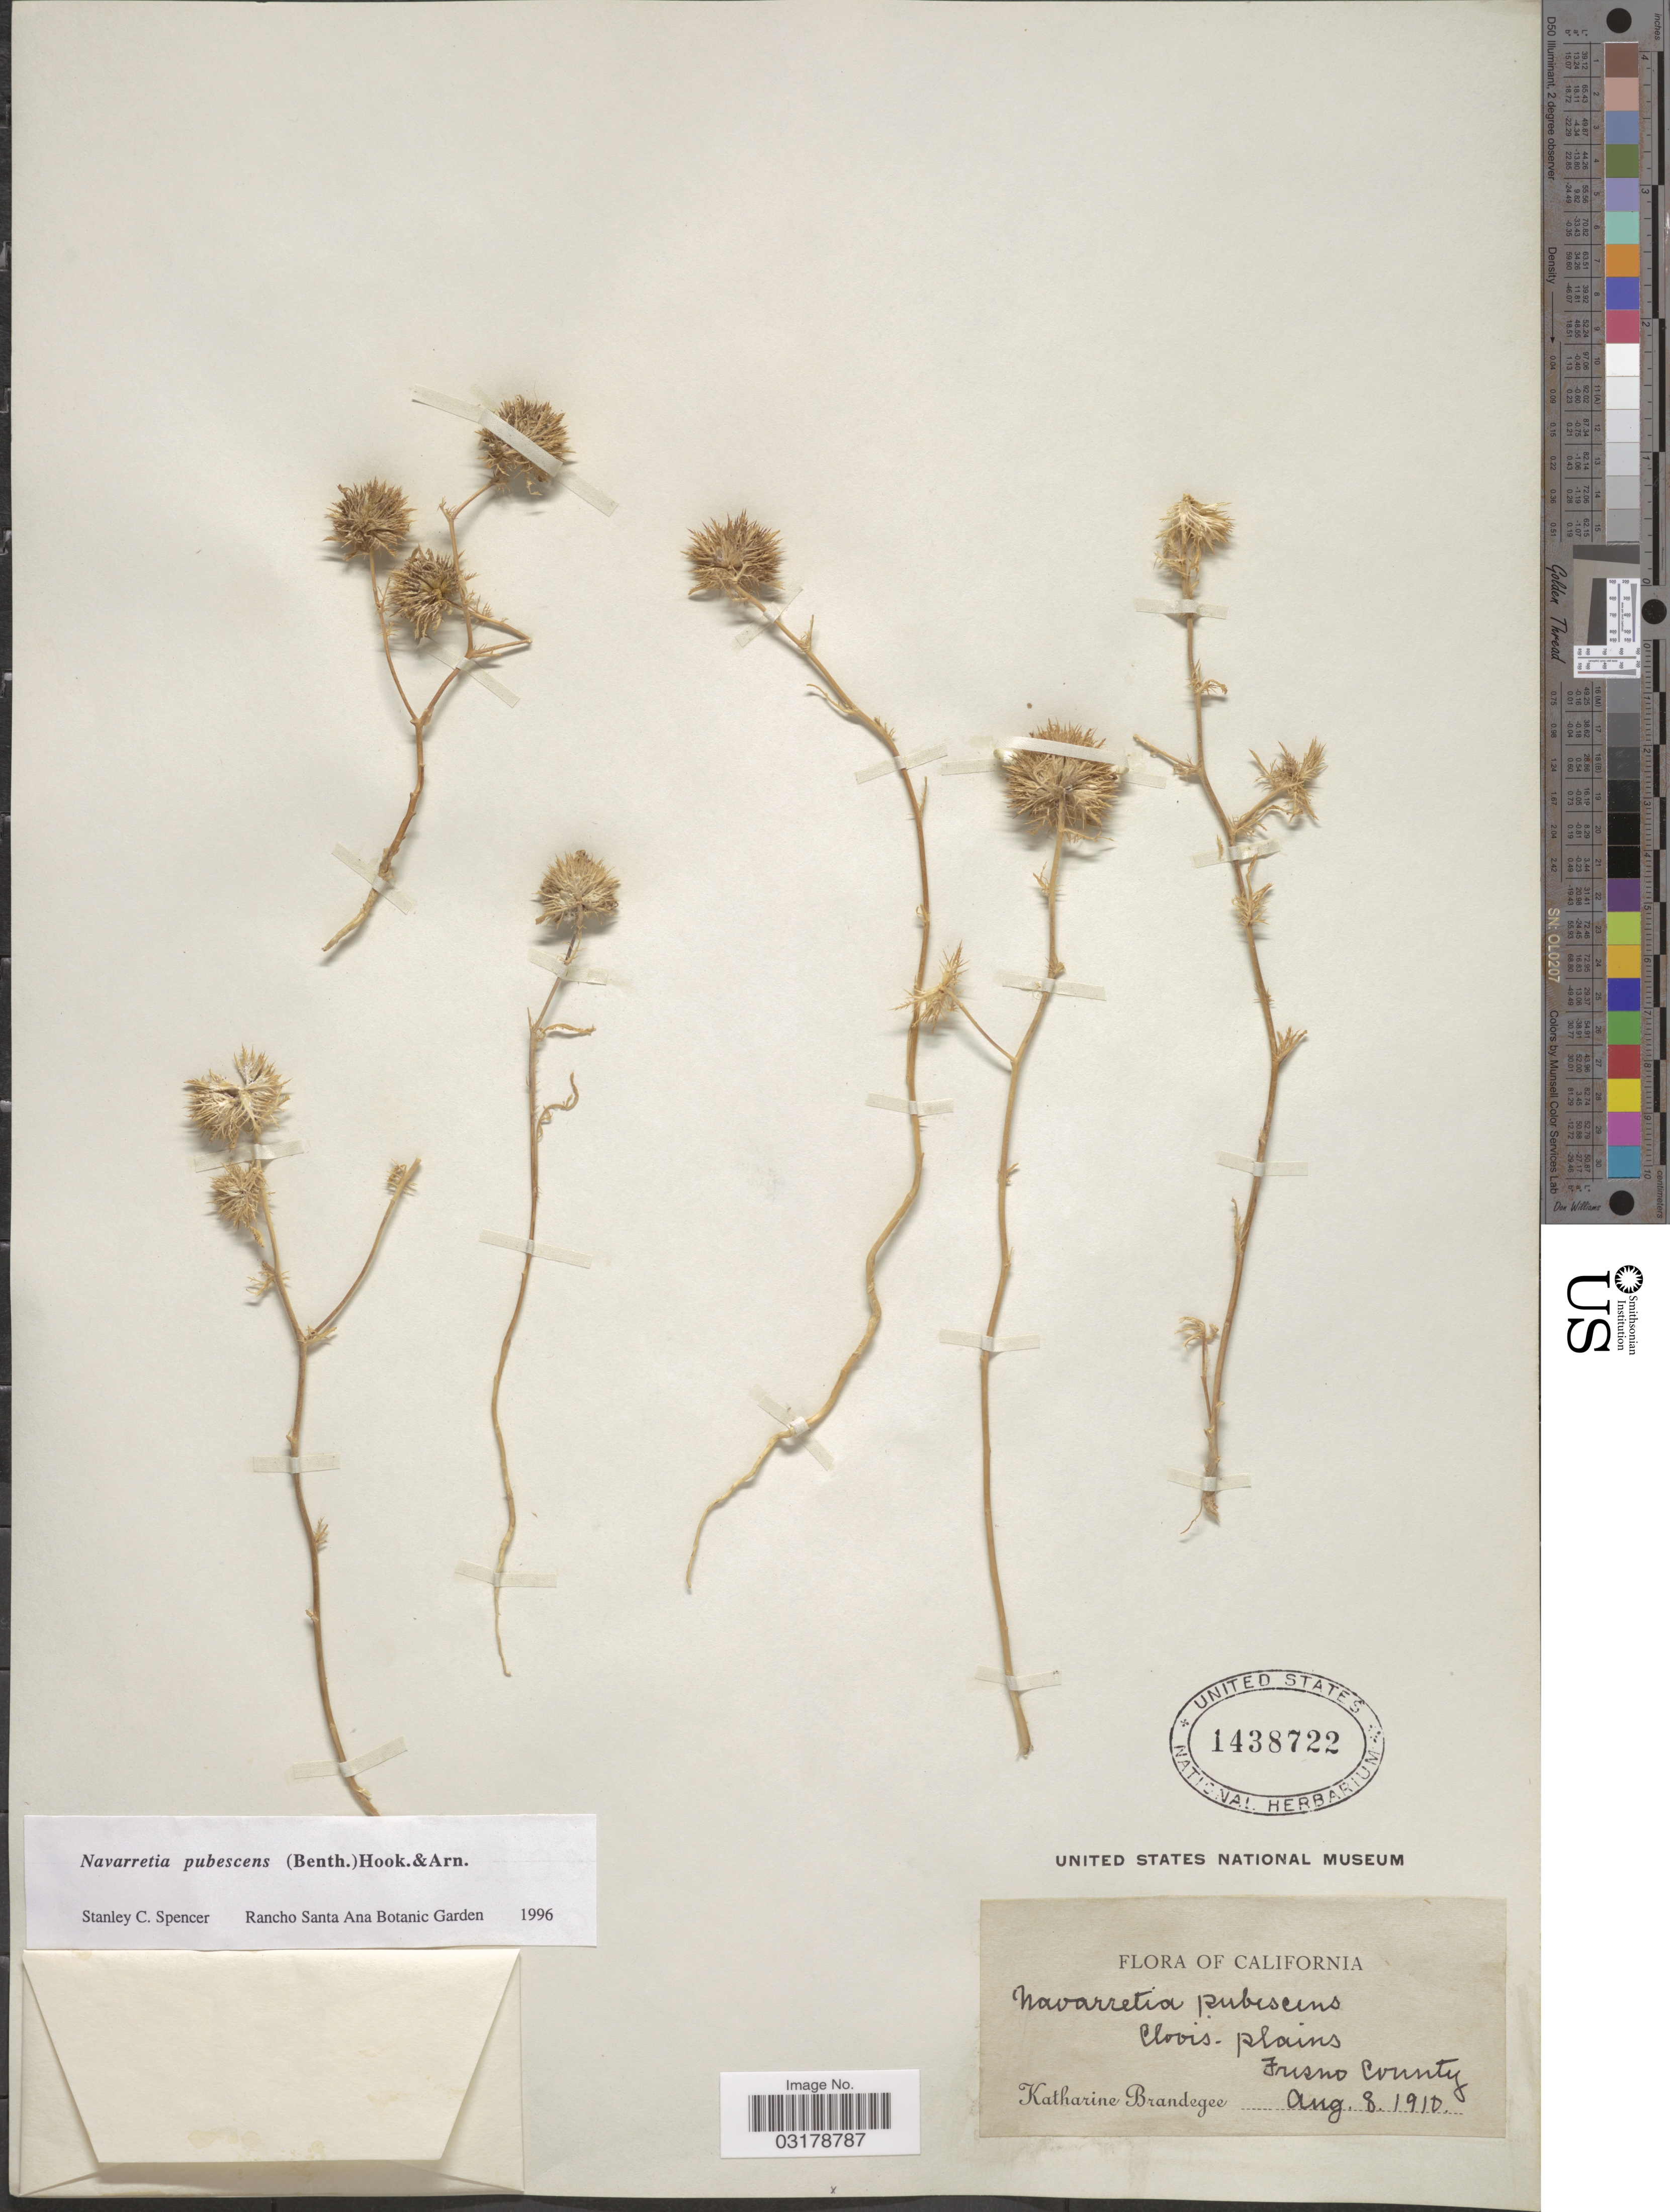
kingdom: Plantae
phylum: Tracheophyta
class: Magnoliopsida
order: Ericales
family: Polemoniaceae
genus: Navarretia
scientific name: Navarretia pubescens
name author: (Benth.) Hook. & Arn.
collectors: M. K. Brandegee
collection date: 1910-08-08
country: United States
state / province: California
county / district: Fresno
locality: Fresno County.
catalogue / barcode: US 1438722